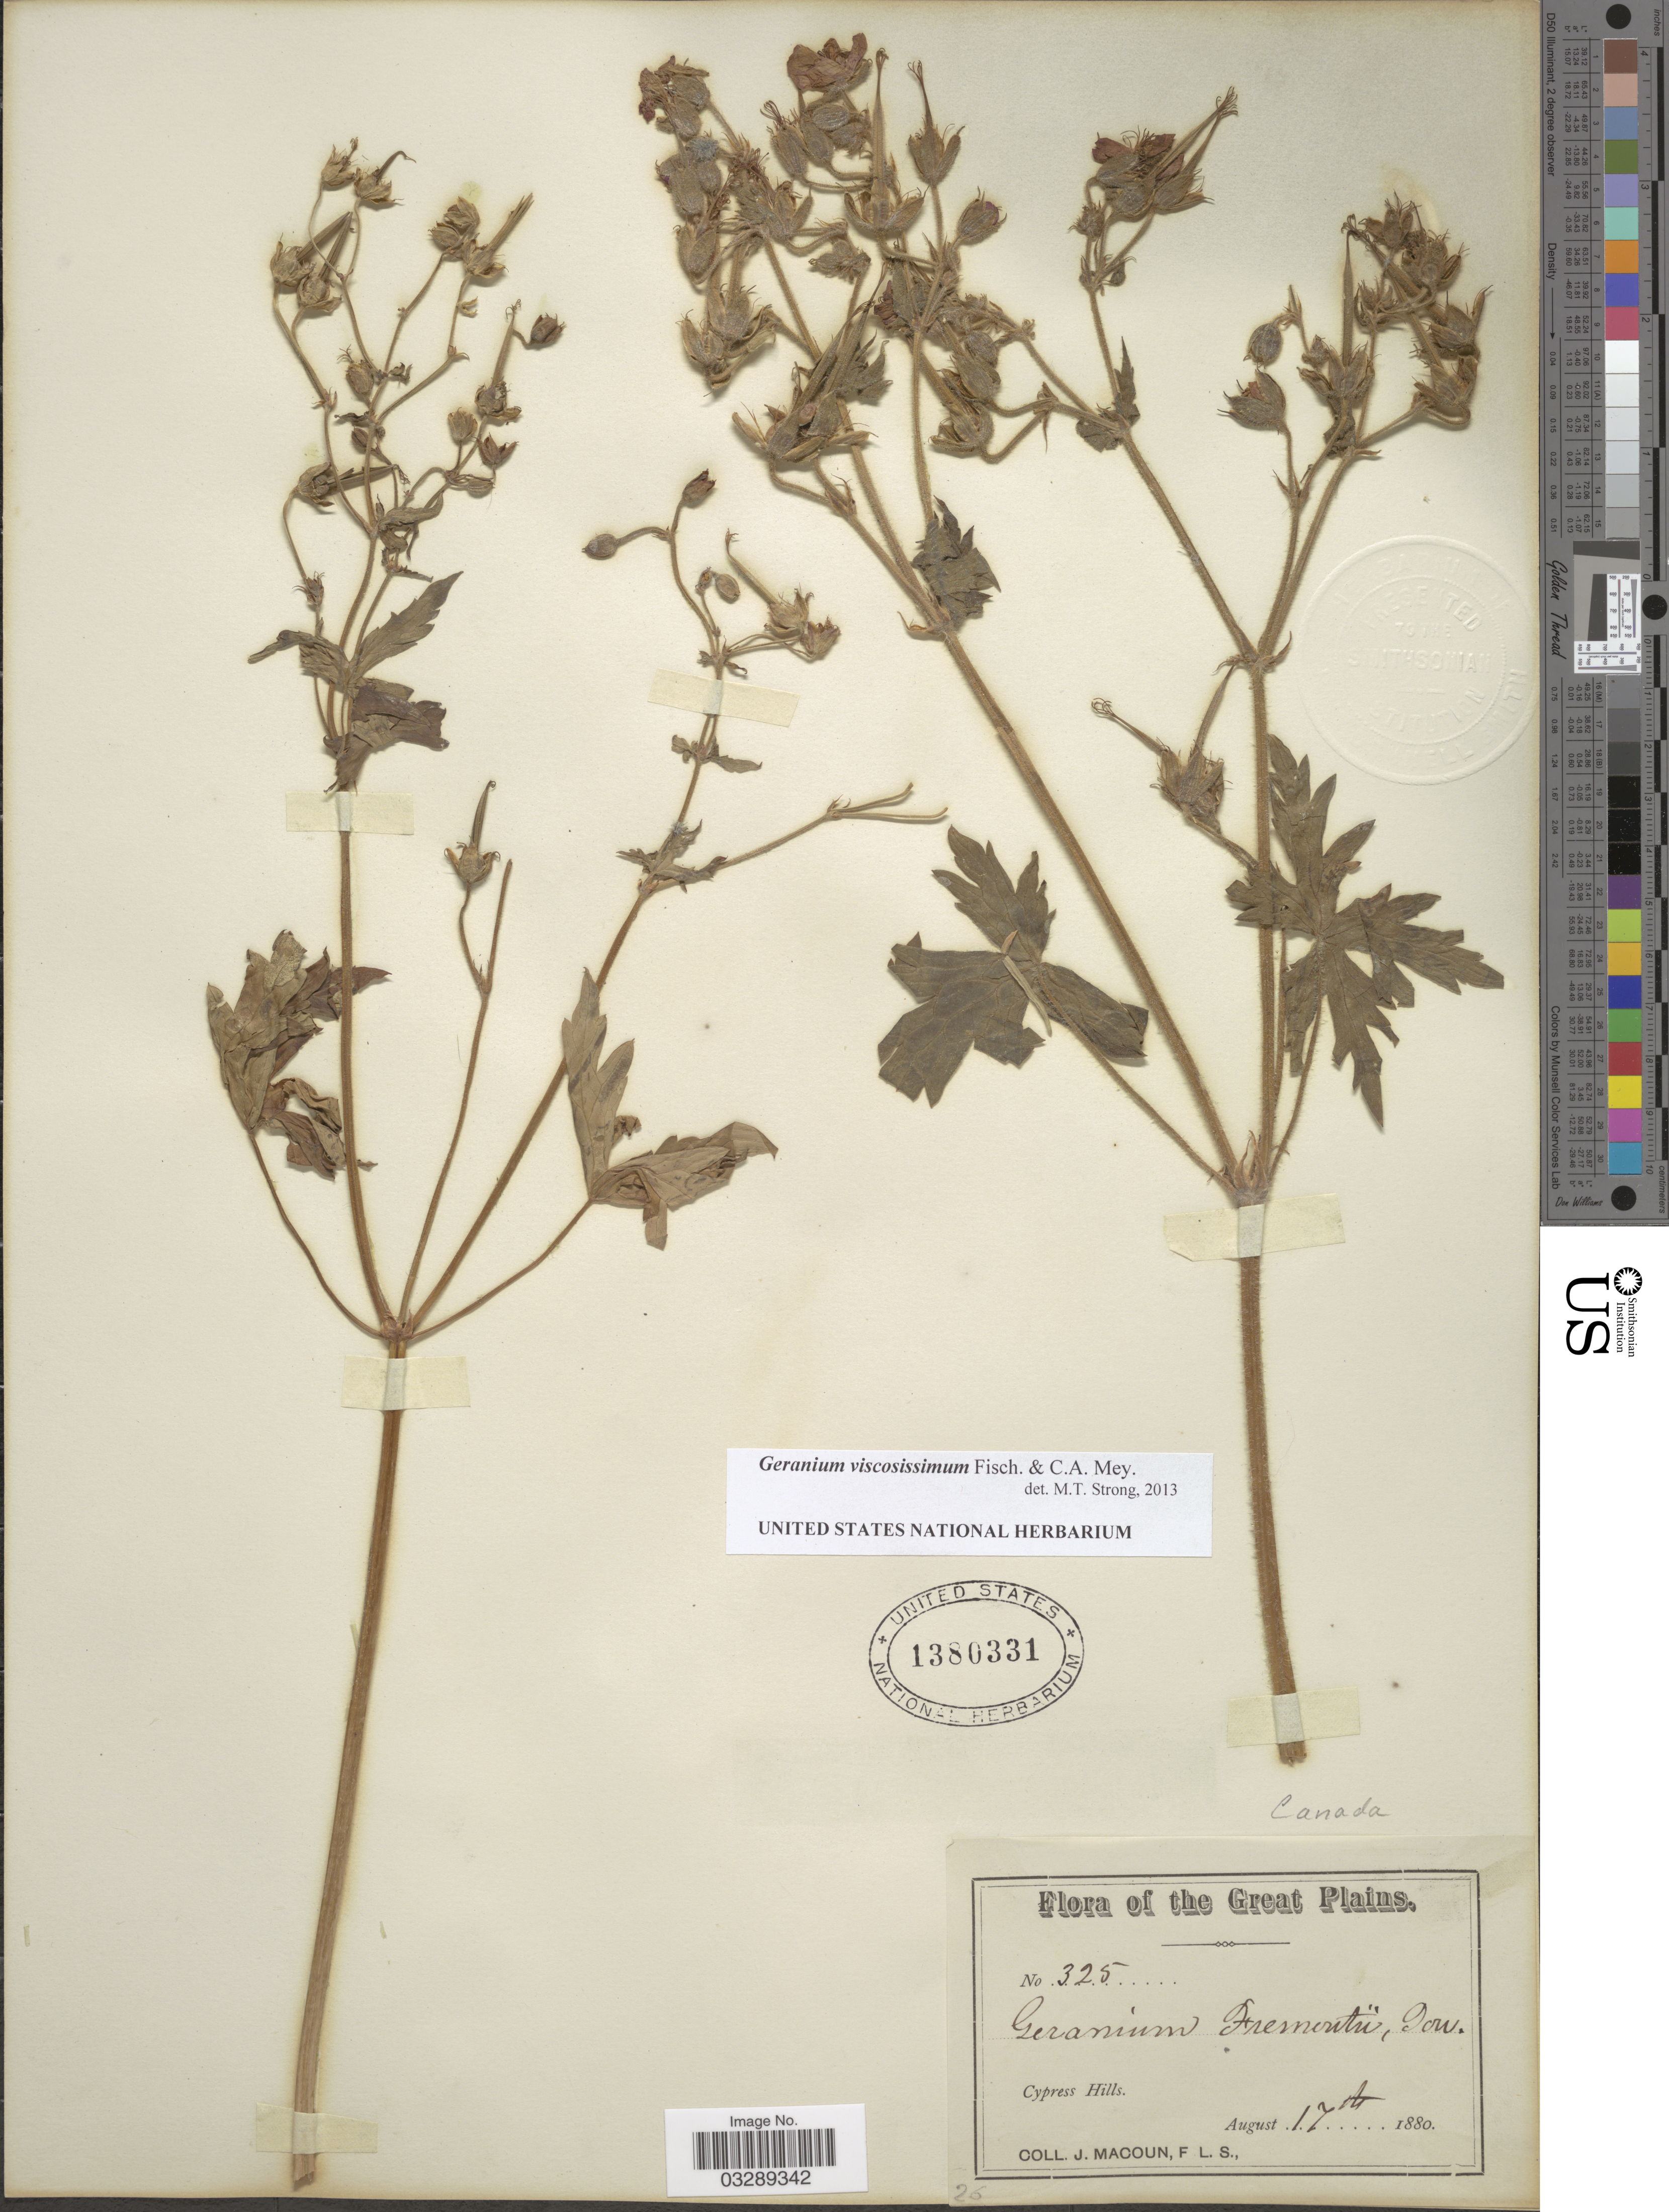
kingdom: Plantae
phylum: Tracheophyta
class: Magnoliopsida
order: Geraniales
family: Geraniaceae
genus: Geranium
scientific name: Geranium viscosissimum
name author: Fisch. & C.A. Mey.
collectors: J. Macoun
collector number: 325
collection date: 1880-08-17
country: Canada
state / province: Alberta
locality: The Great Plains, Cypress Hills.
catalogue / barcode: US 1380331